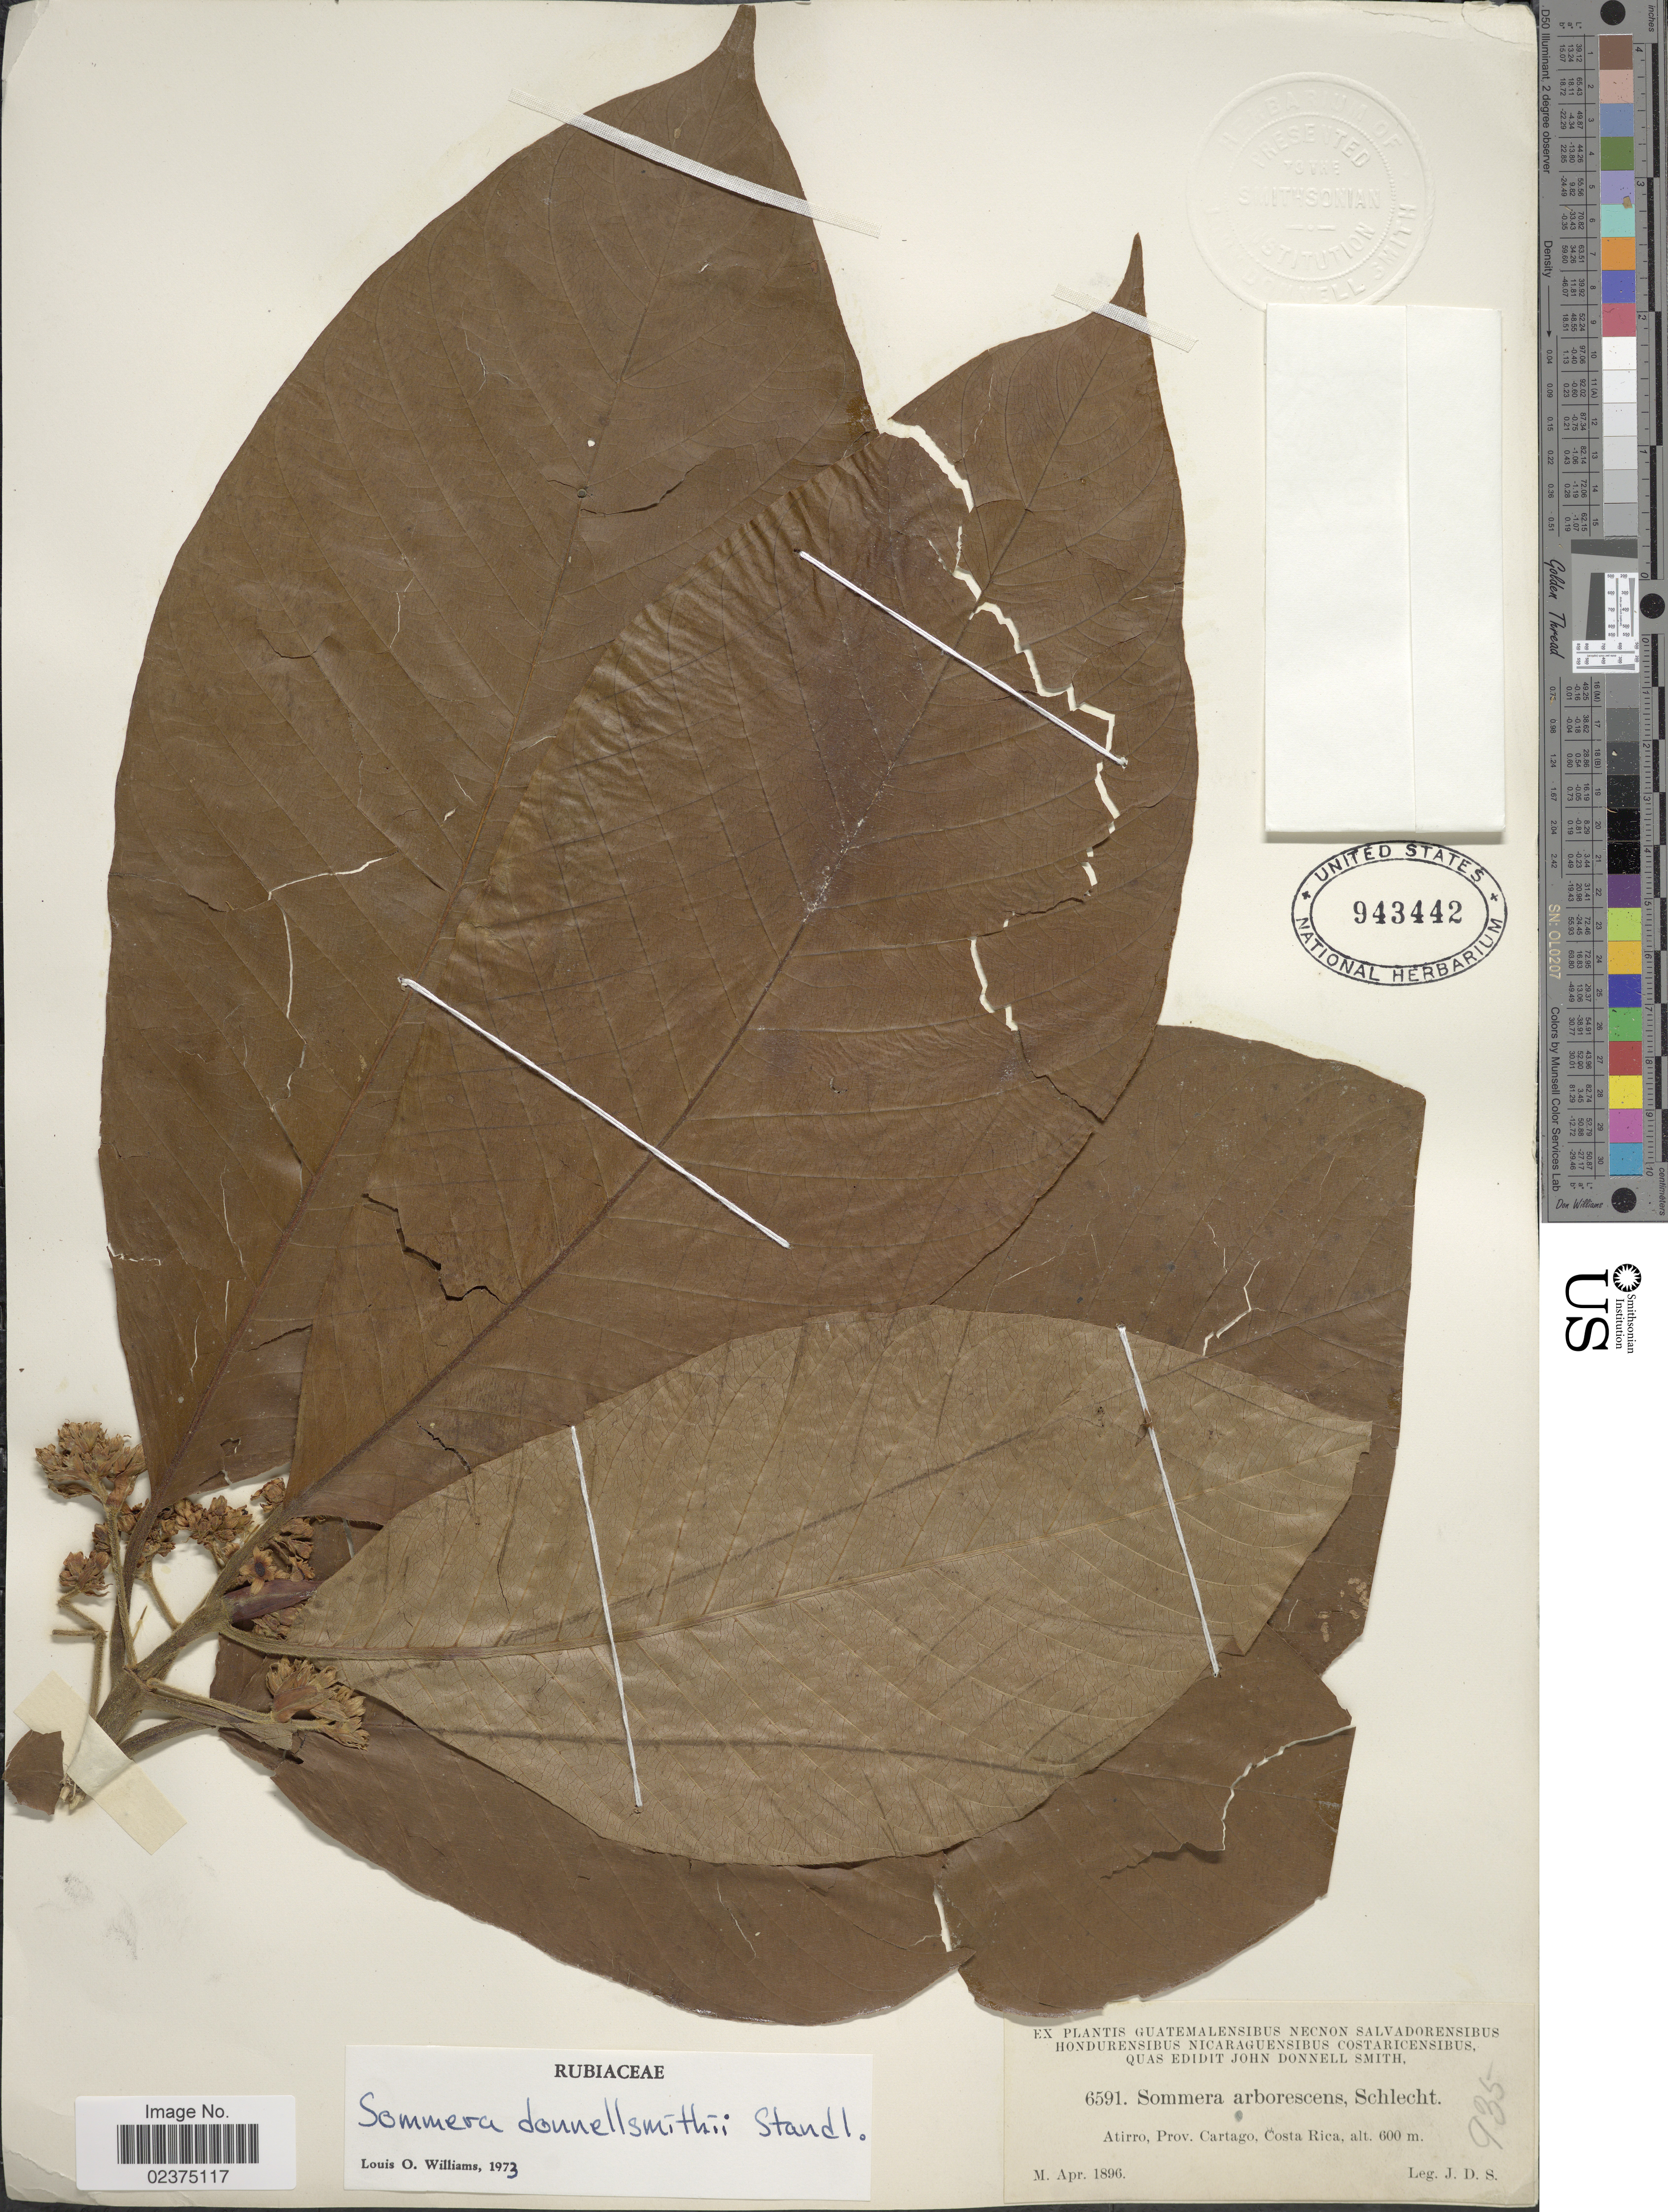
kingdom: Plantae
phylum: Tracheophyta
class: Magnoliopsida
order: Gentianales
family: Rubiaceae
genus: Sommera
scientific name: Sommera donnell-smithii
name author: Standl.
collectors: J. Donnell Smith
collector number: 6591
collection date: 1896-04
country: Costa Rica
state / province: Cartago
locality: Atirro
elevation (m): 600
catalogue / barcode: US 943442